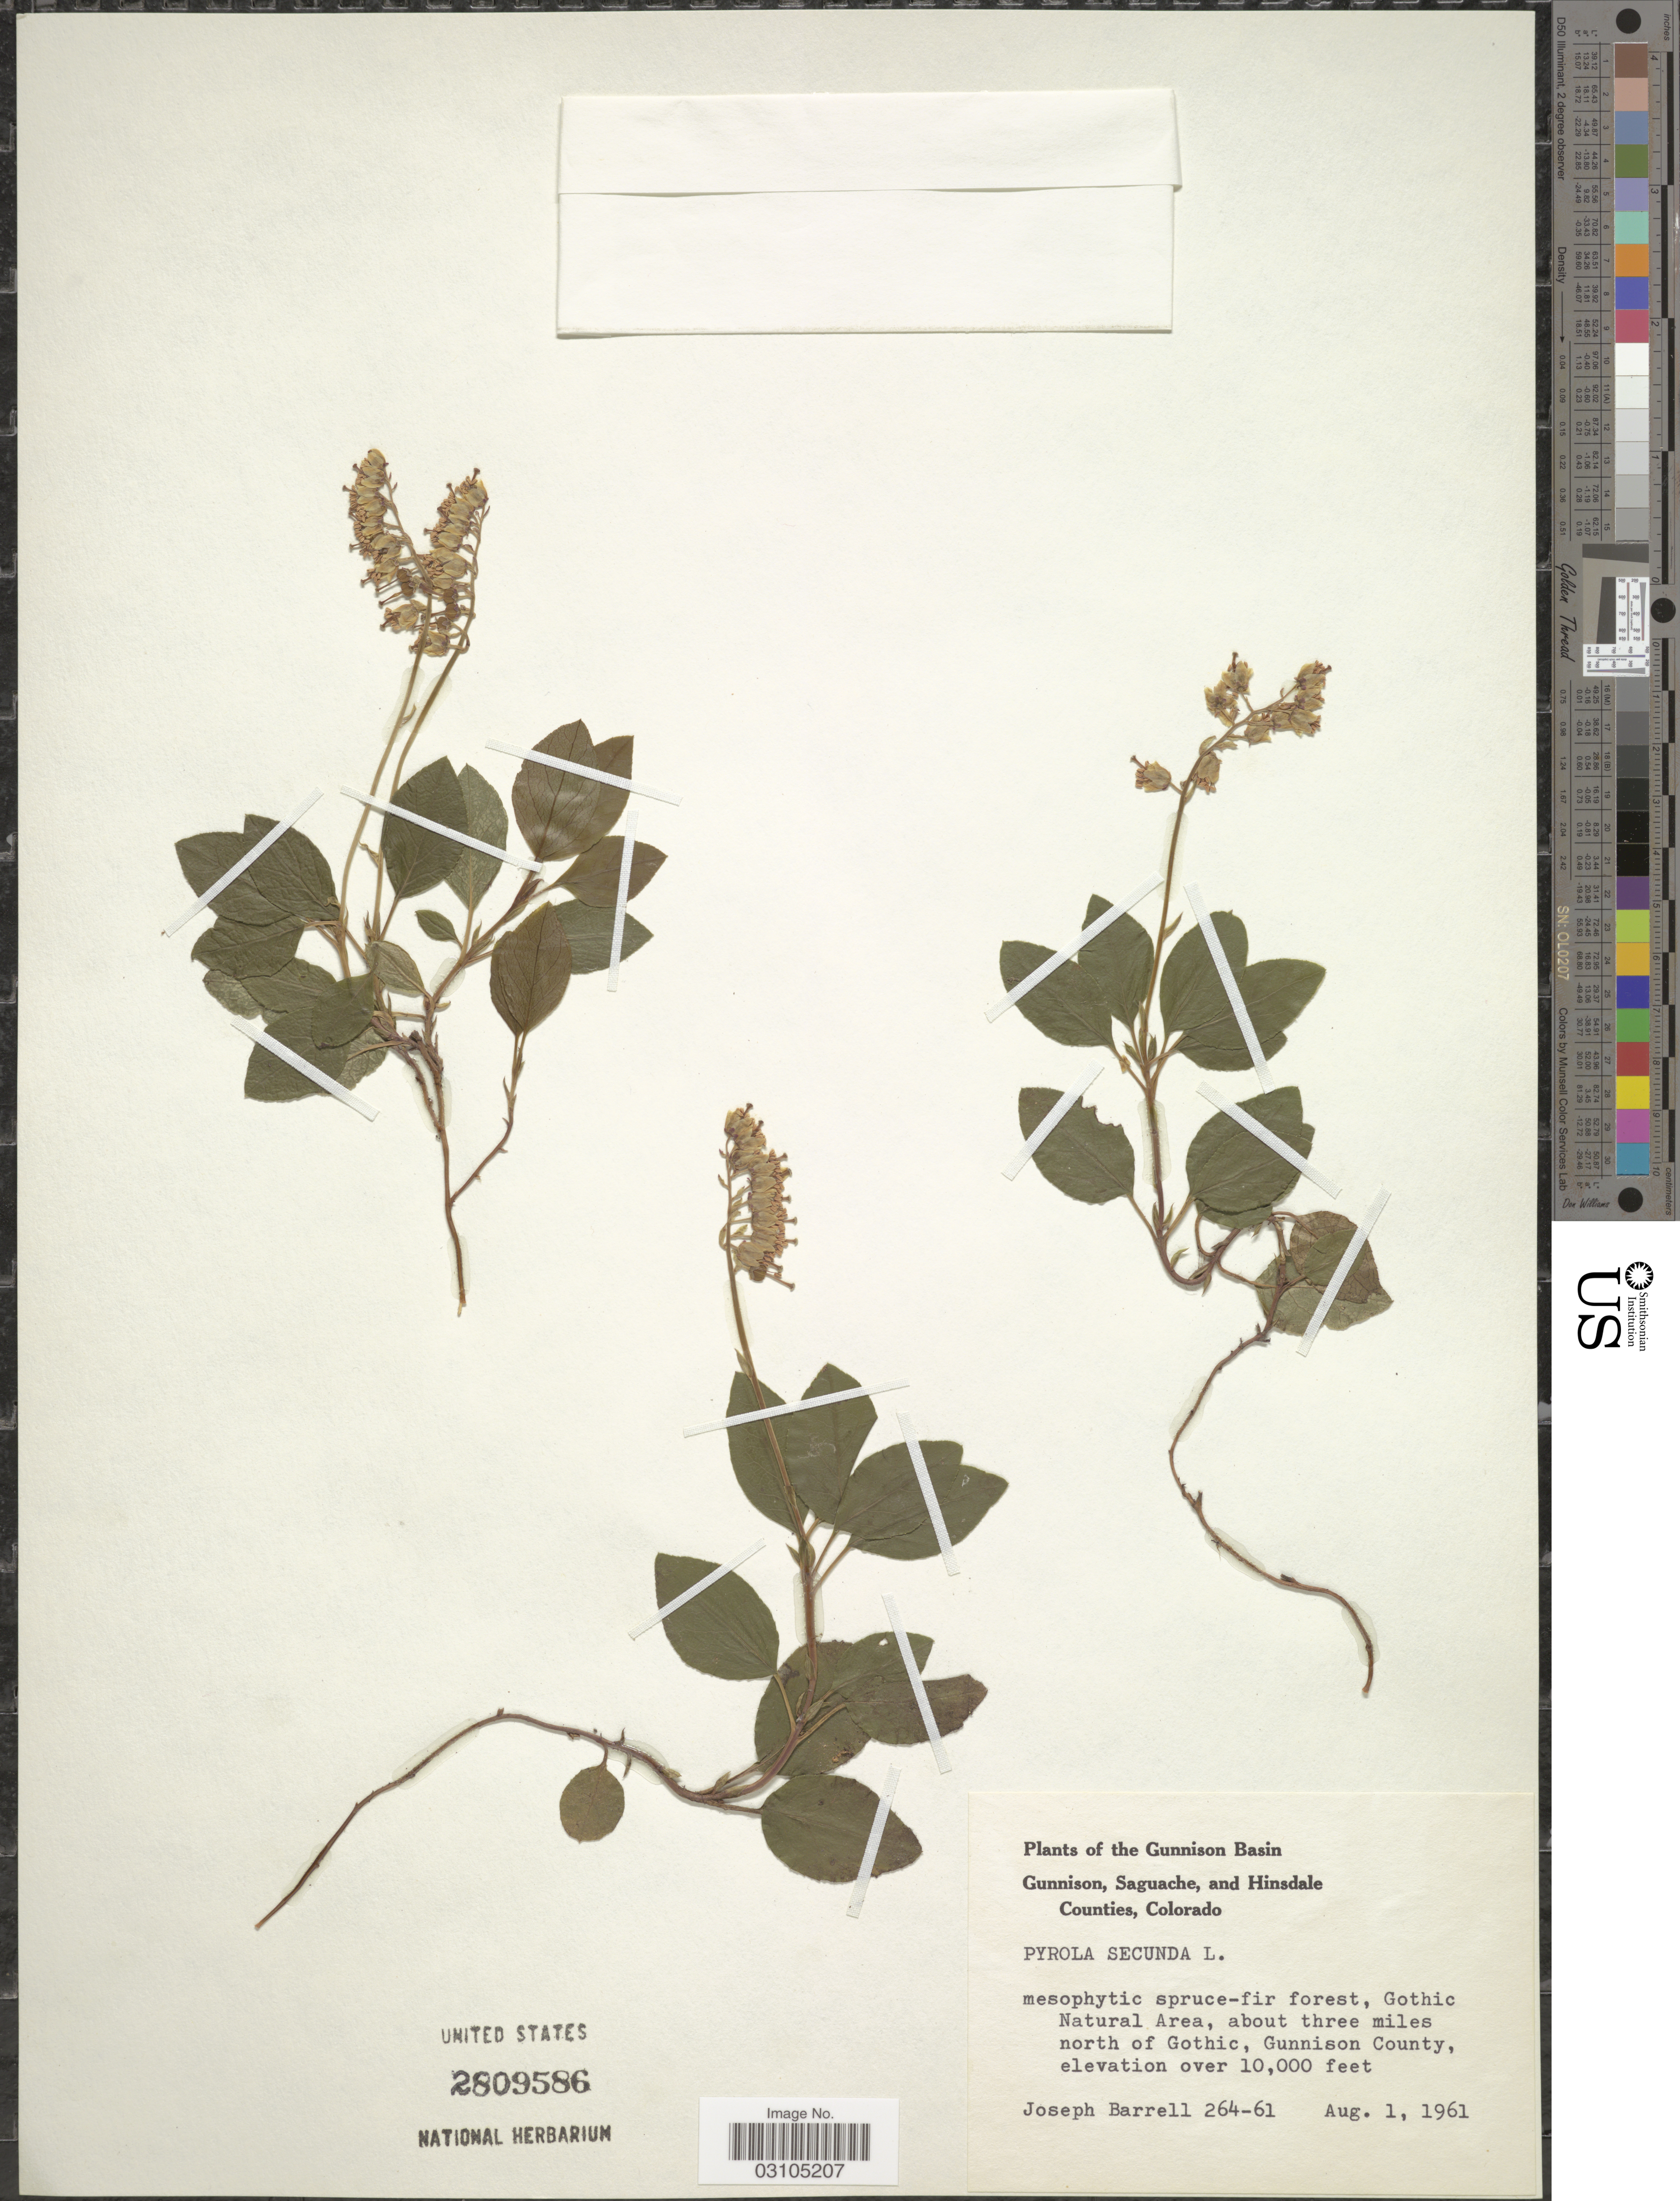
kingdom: Plantae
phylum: Tracheophyta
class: Magnoliopsida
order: Ericales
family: Ericaceae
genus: Orthilia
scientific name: Orthilia secunda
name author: (L.) House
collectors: J. Barrell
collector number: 264-61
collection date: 1961-08-01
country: United States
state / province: Colorado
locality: Gunnison Basin. Gothic Natural Area, about three miles north of Gothic, Gunnison County.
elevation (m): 3048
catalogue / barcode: US 2809586